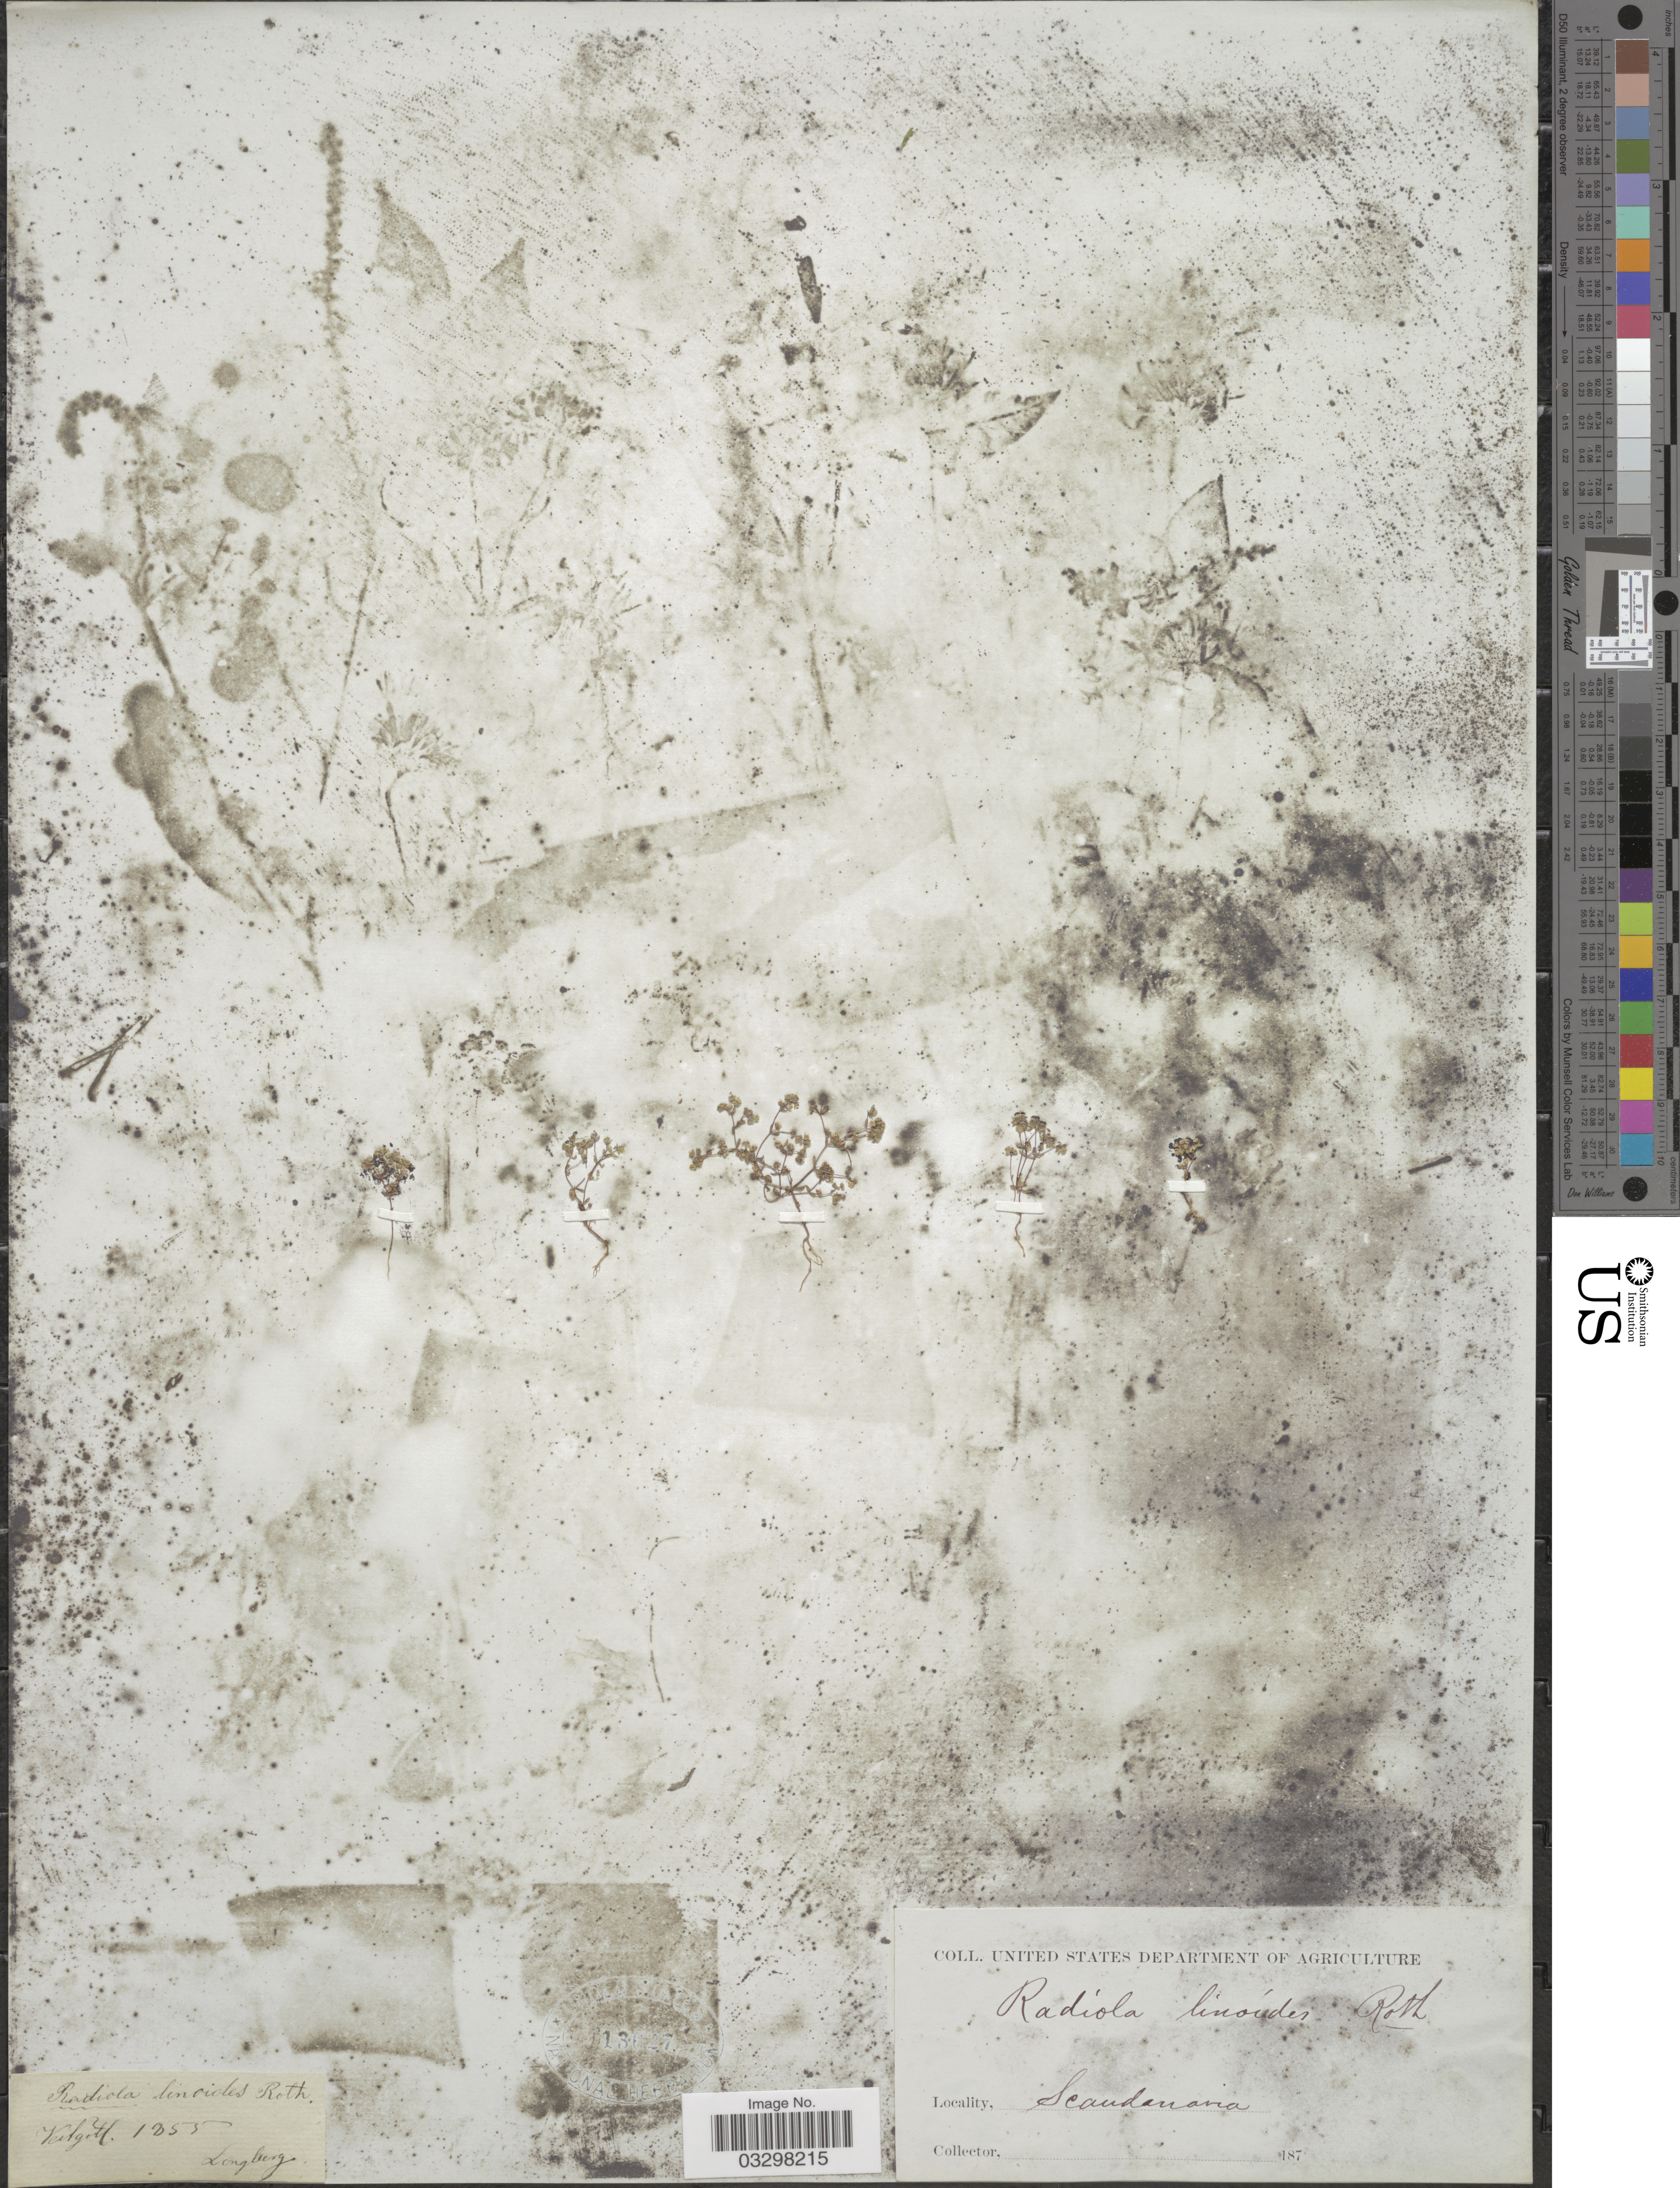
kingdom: Plantae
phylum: Tracheophyta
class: Magnoliopsida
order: Malpighiales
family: Linaceae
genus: Radiola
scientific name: Radiola linoides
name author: Roth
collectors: A. Longberg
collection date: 1855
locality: Vatgott [interpreted]. Scandinavia.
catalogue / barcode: US 13627